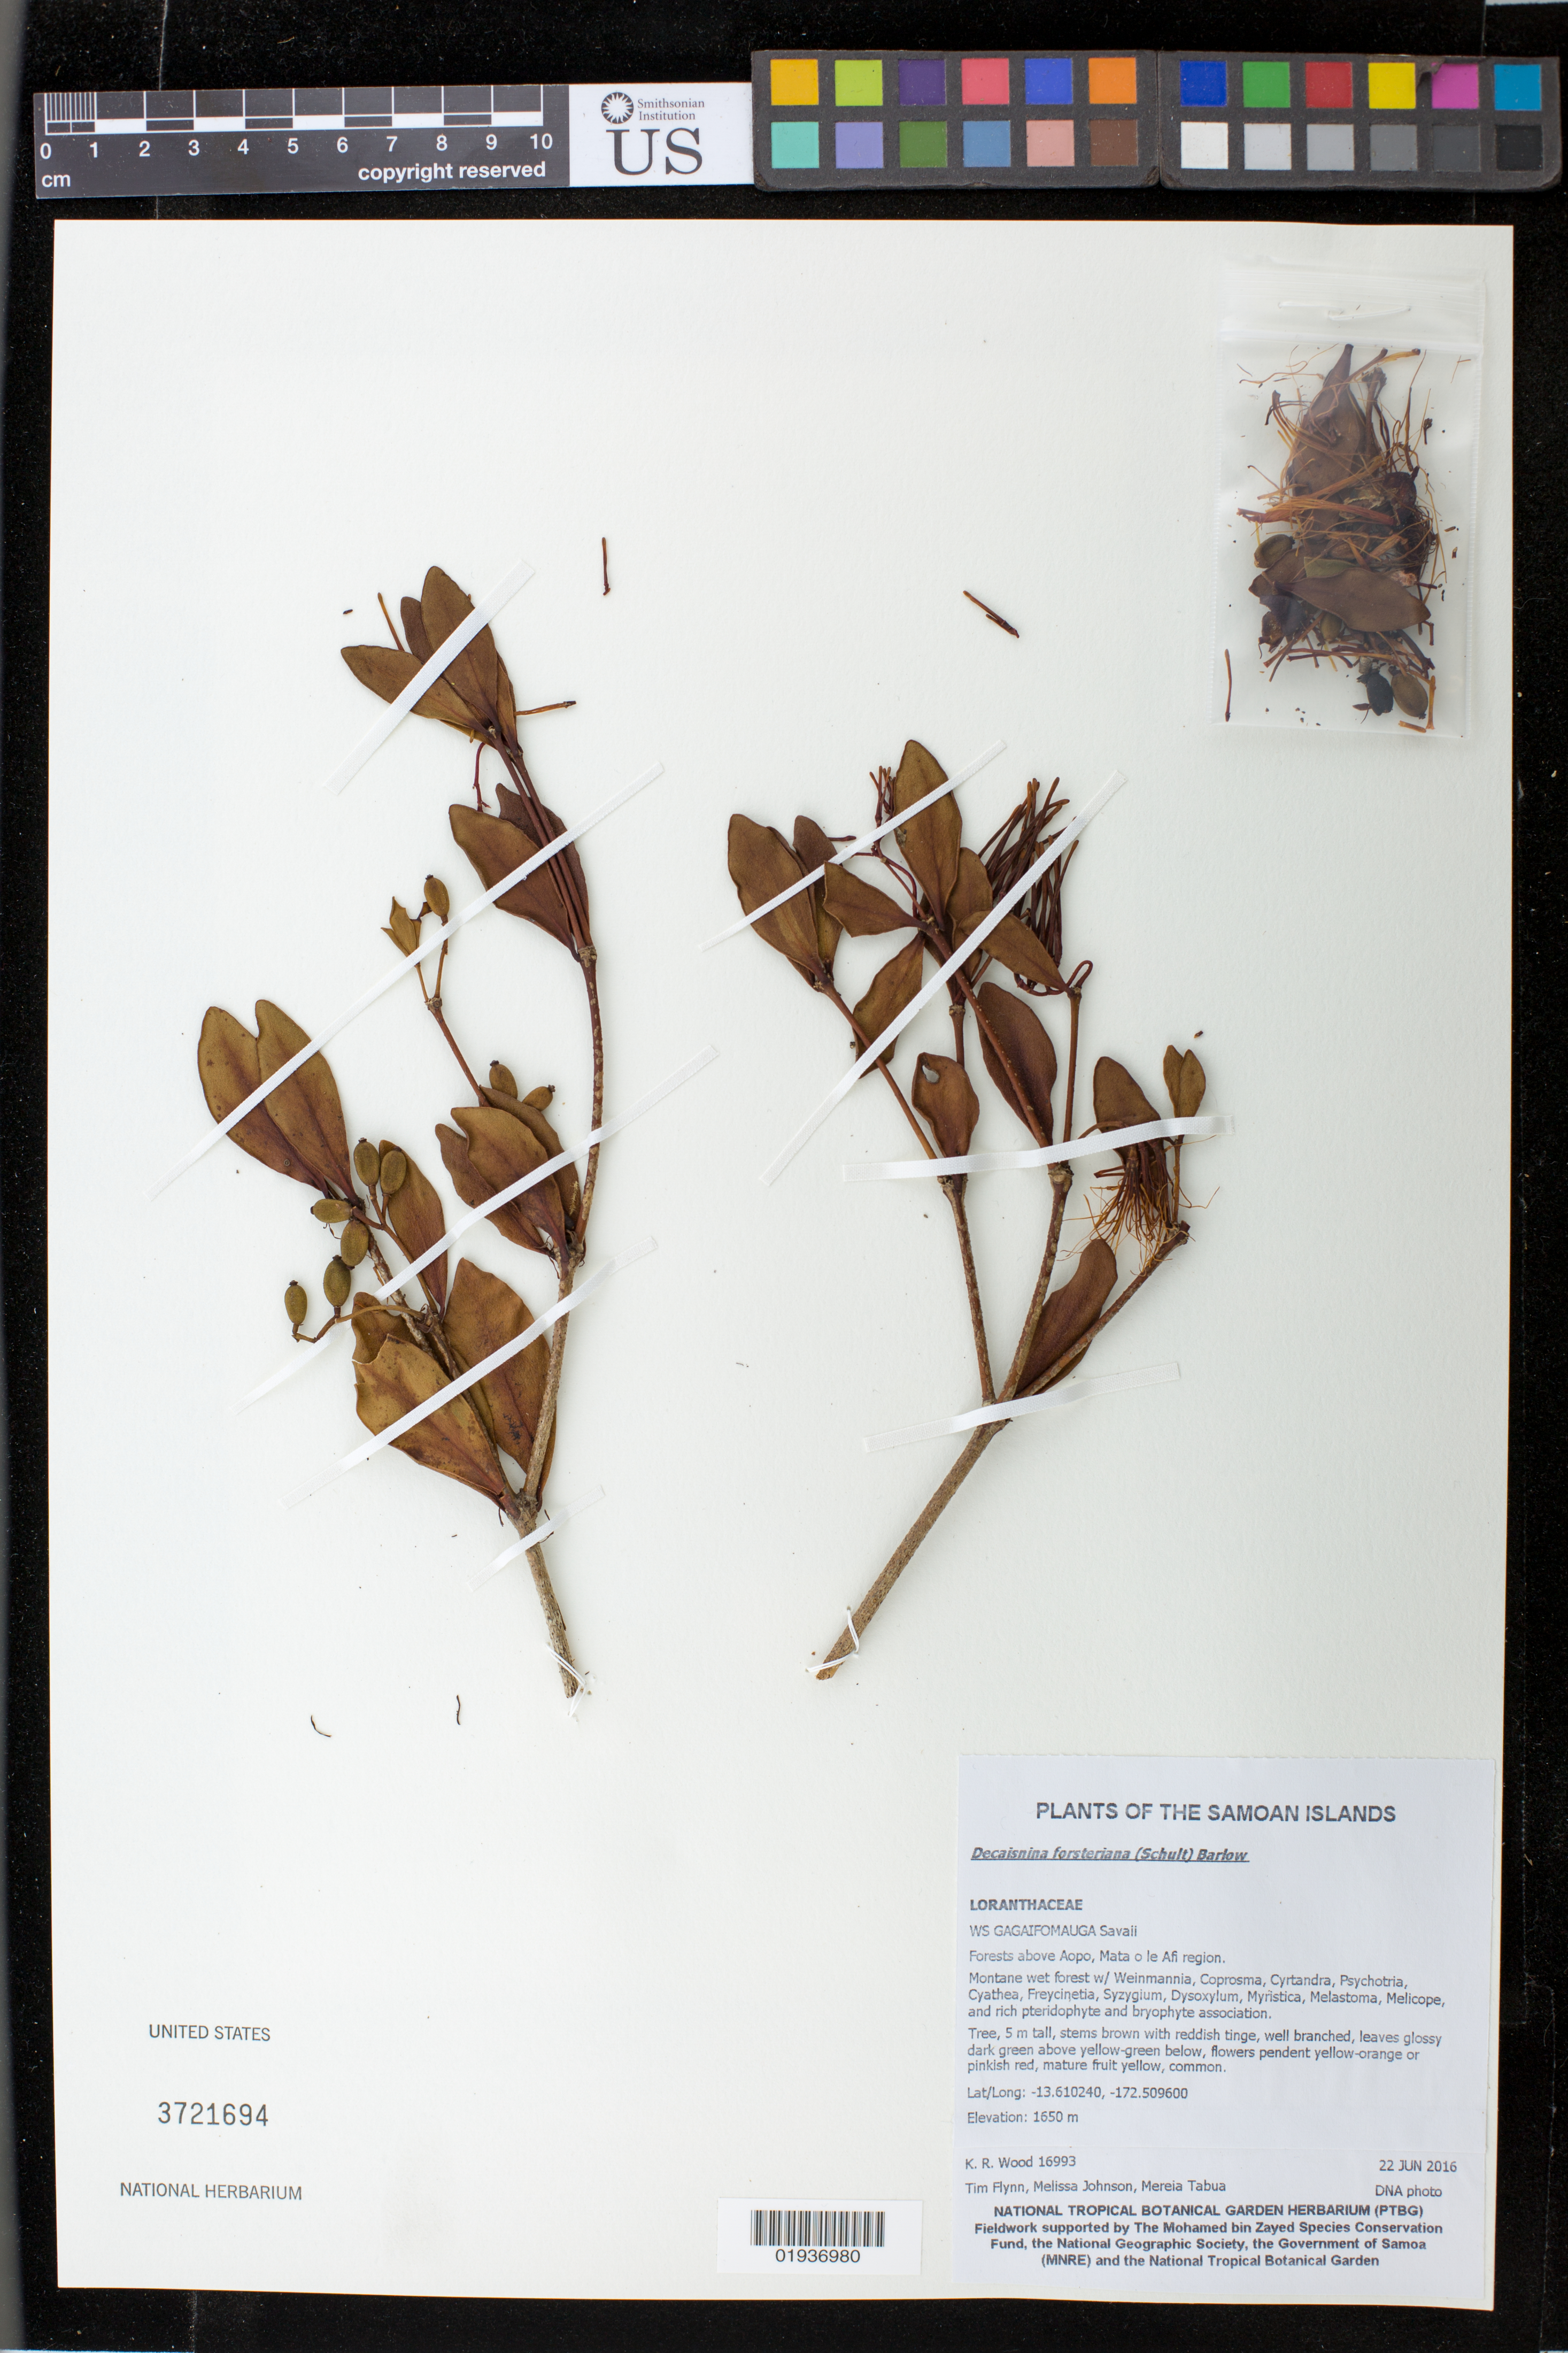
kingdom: Plantae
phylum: Tracheophyta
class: Magnoliopsida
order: Santalales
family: Loranthaceae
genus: Decaisnina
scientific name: Decaisnina forsteriana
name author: (Schult. & Schult. f.) Barlow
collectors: T. W. Flynn, K. R. Wood, M. Johnson & M. Tabua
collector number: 16993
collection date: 2016-06-22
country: Samoa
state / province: Gagaifomauga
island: Savai'i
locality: Gagaifomauga District, forests above Aopo, Mata o le Afi region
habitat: Montane wet forest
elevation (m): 1650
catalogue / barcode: US 3721694